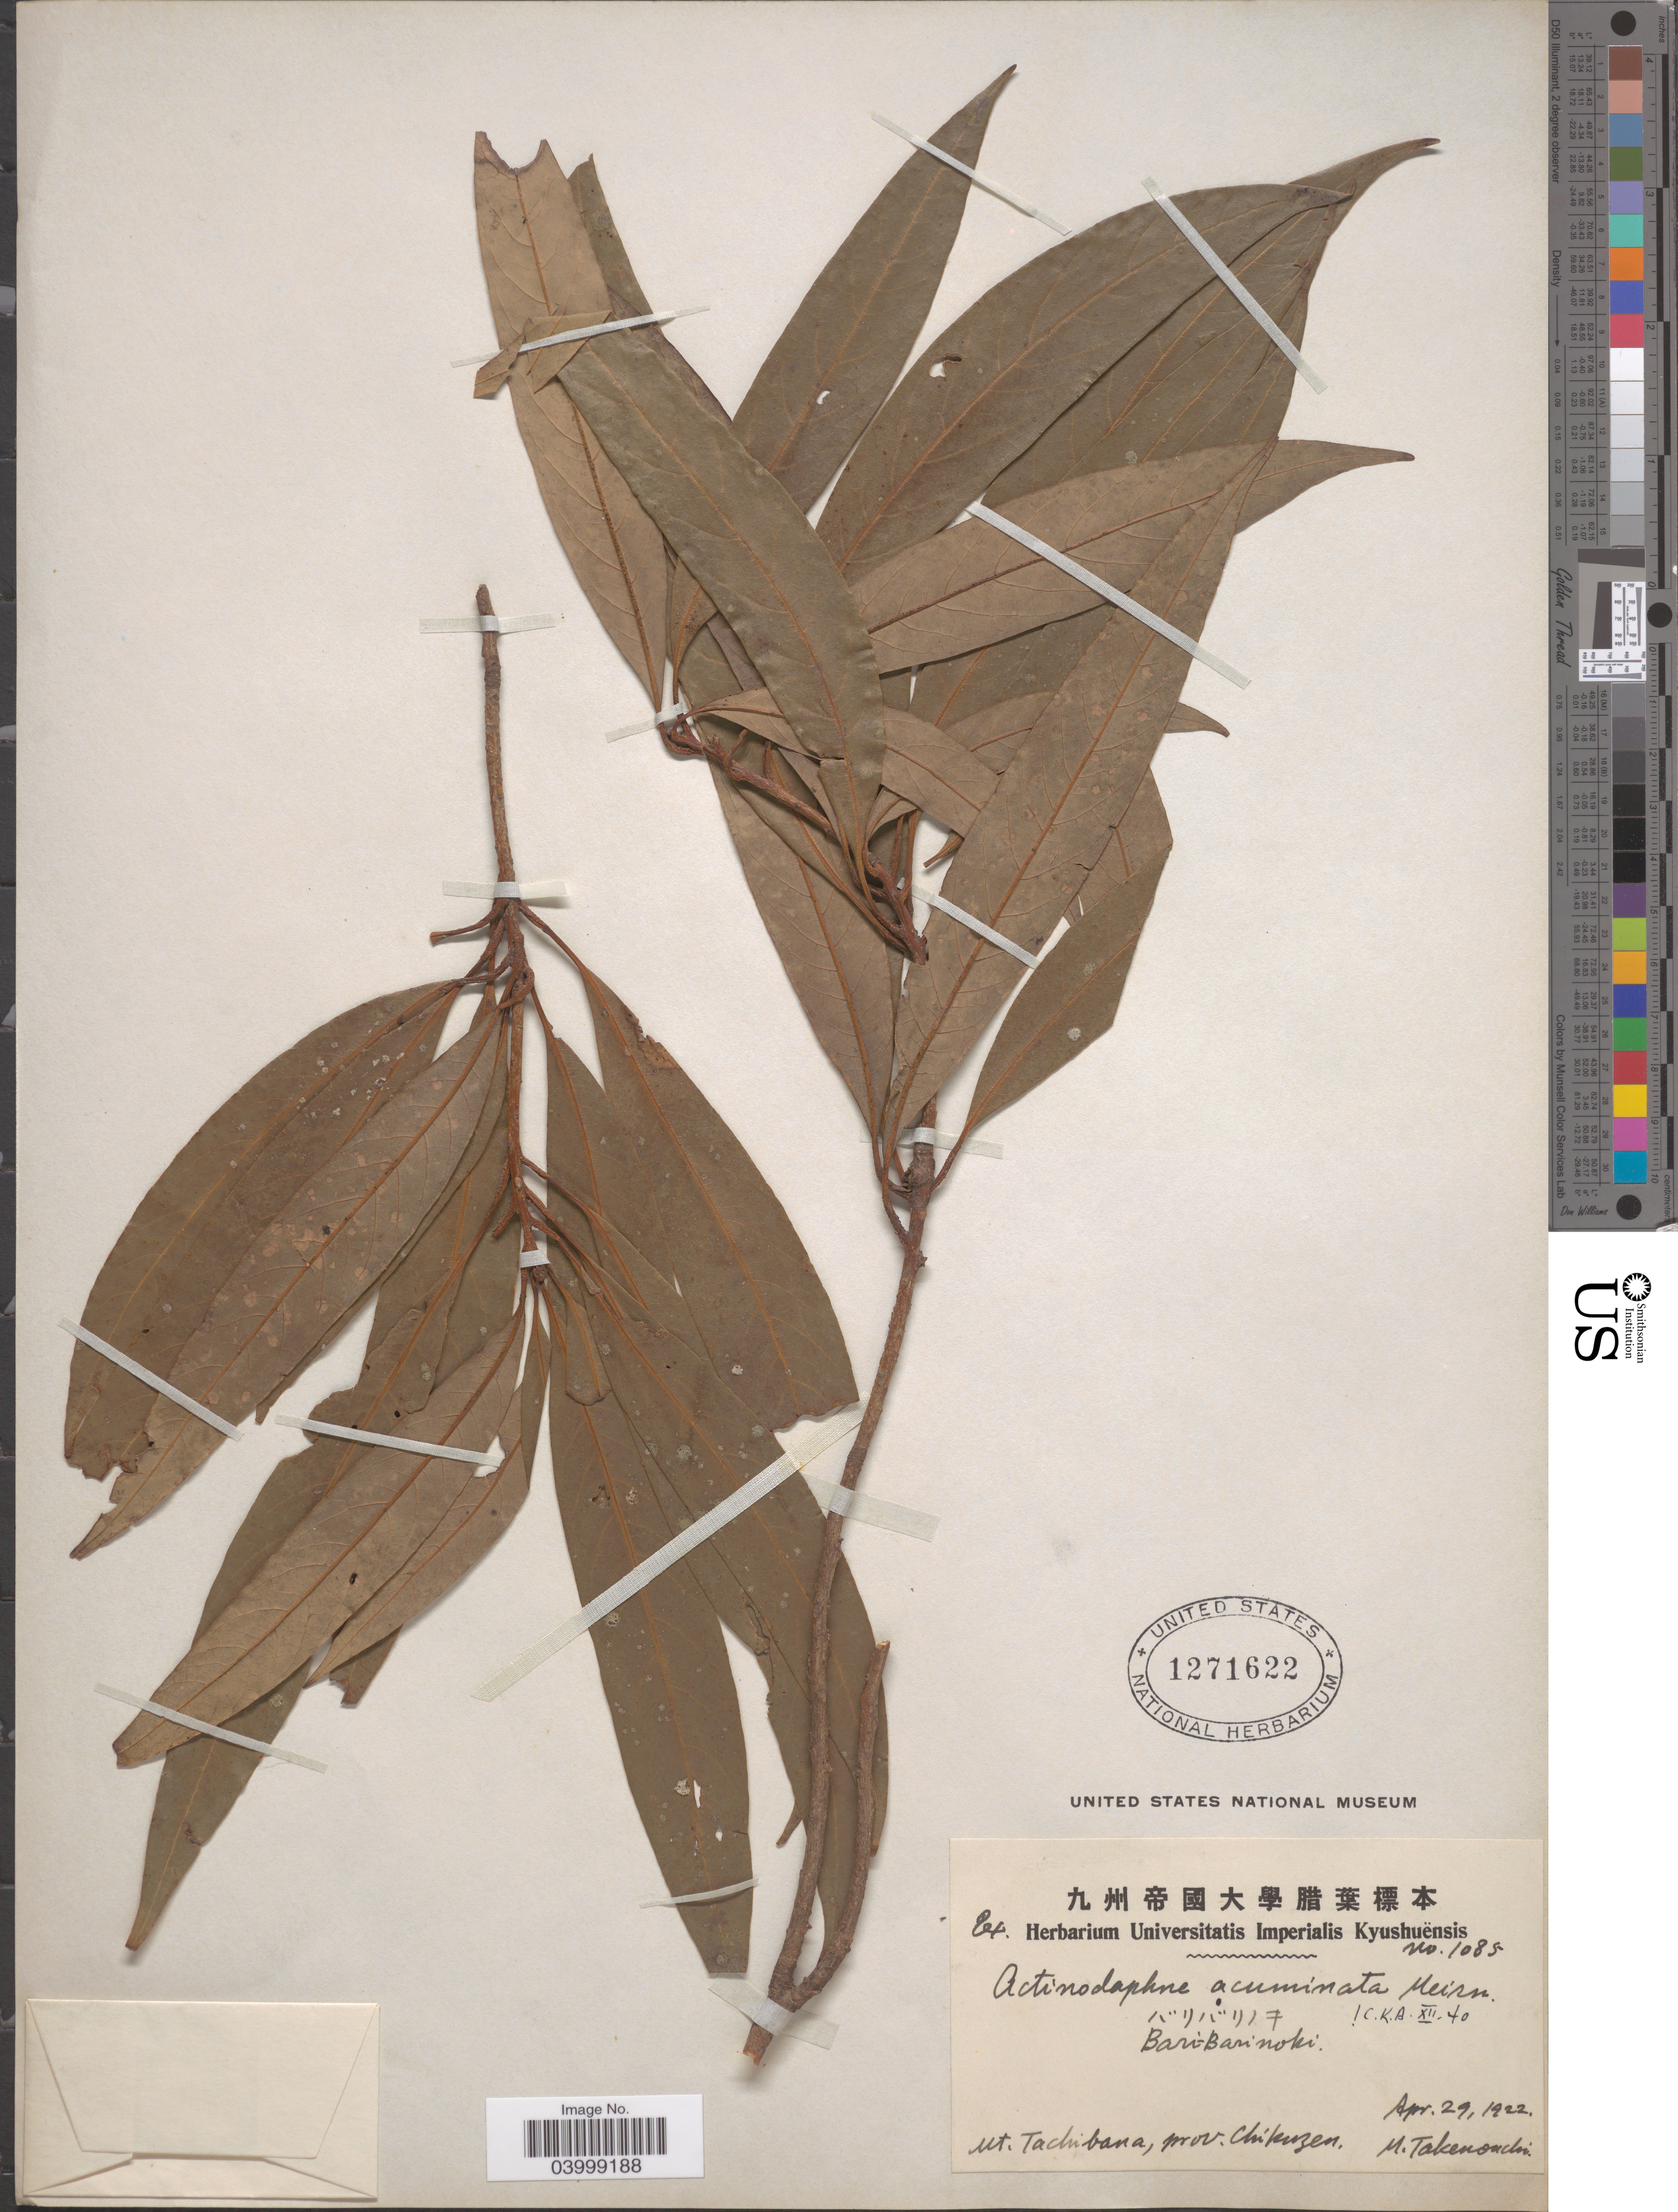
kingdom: Plantae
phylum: Tracheophyta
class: Magnoliopsida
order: Laurales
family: Lauraceae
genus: Actinodaphne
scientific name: Actinodaphne longifolia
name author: Nakai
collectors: M. Takenonchi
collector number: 1085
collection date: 1922-04-29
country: Japan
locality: Mt. Tachibana, prov. Chikuzen.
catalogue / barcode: US 1271622